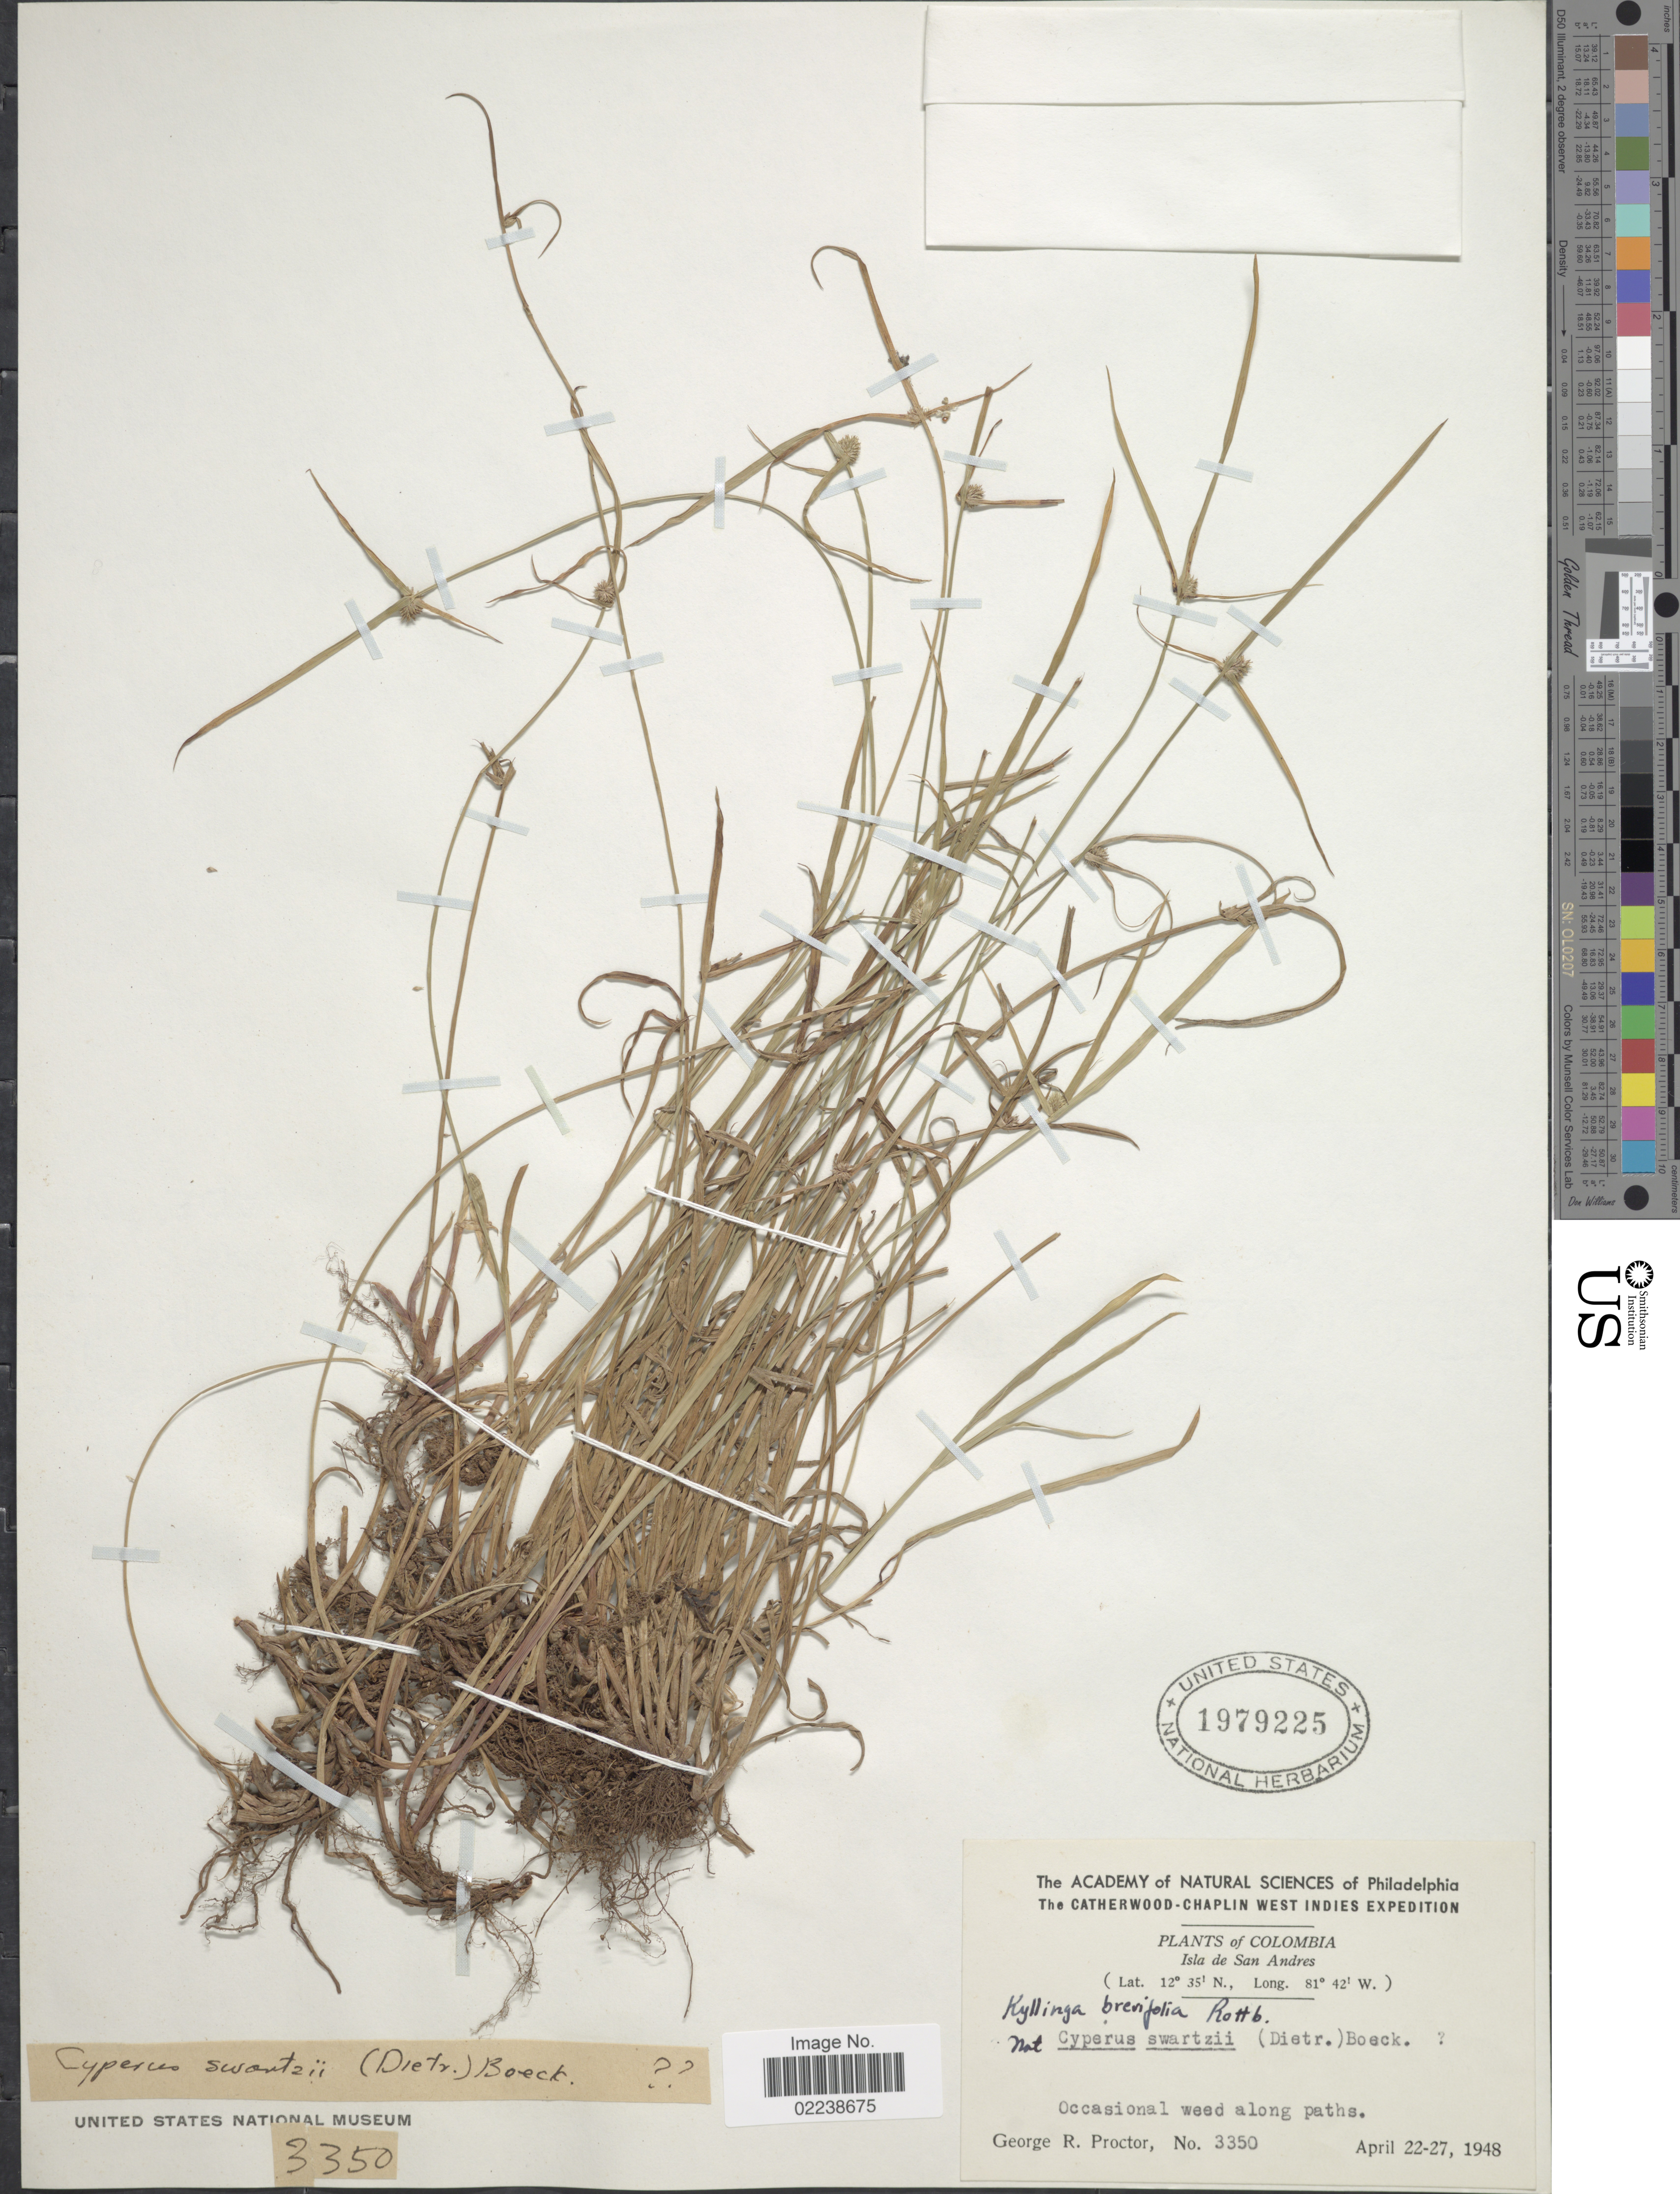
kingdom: Plantae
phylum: Tracheophyta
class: Liliopsida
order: Poales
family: Cyperaceae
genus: Cyperus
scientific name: Cyperus brevifolius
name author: (Rottb.) Hassk.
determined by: Strong, M. T., (US), Smithsonian Institution - National Museum of Natural History (UNITED STATES)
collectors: G. R. Proctor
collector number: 3350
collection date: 1948-04-22/1948-04-27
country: Colombia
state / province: San Andres y Providencia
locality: Isla de San Andres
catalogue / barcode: US 1979225